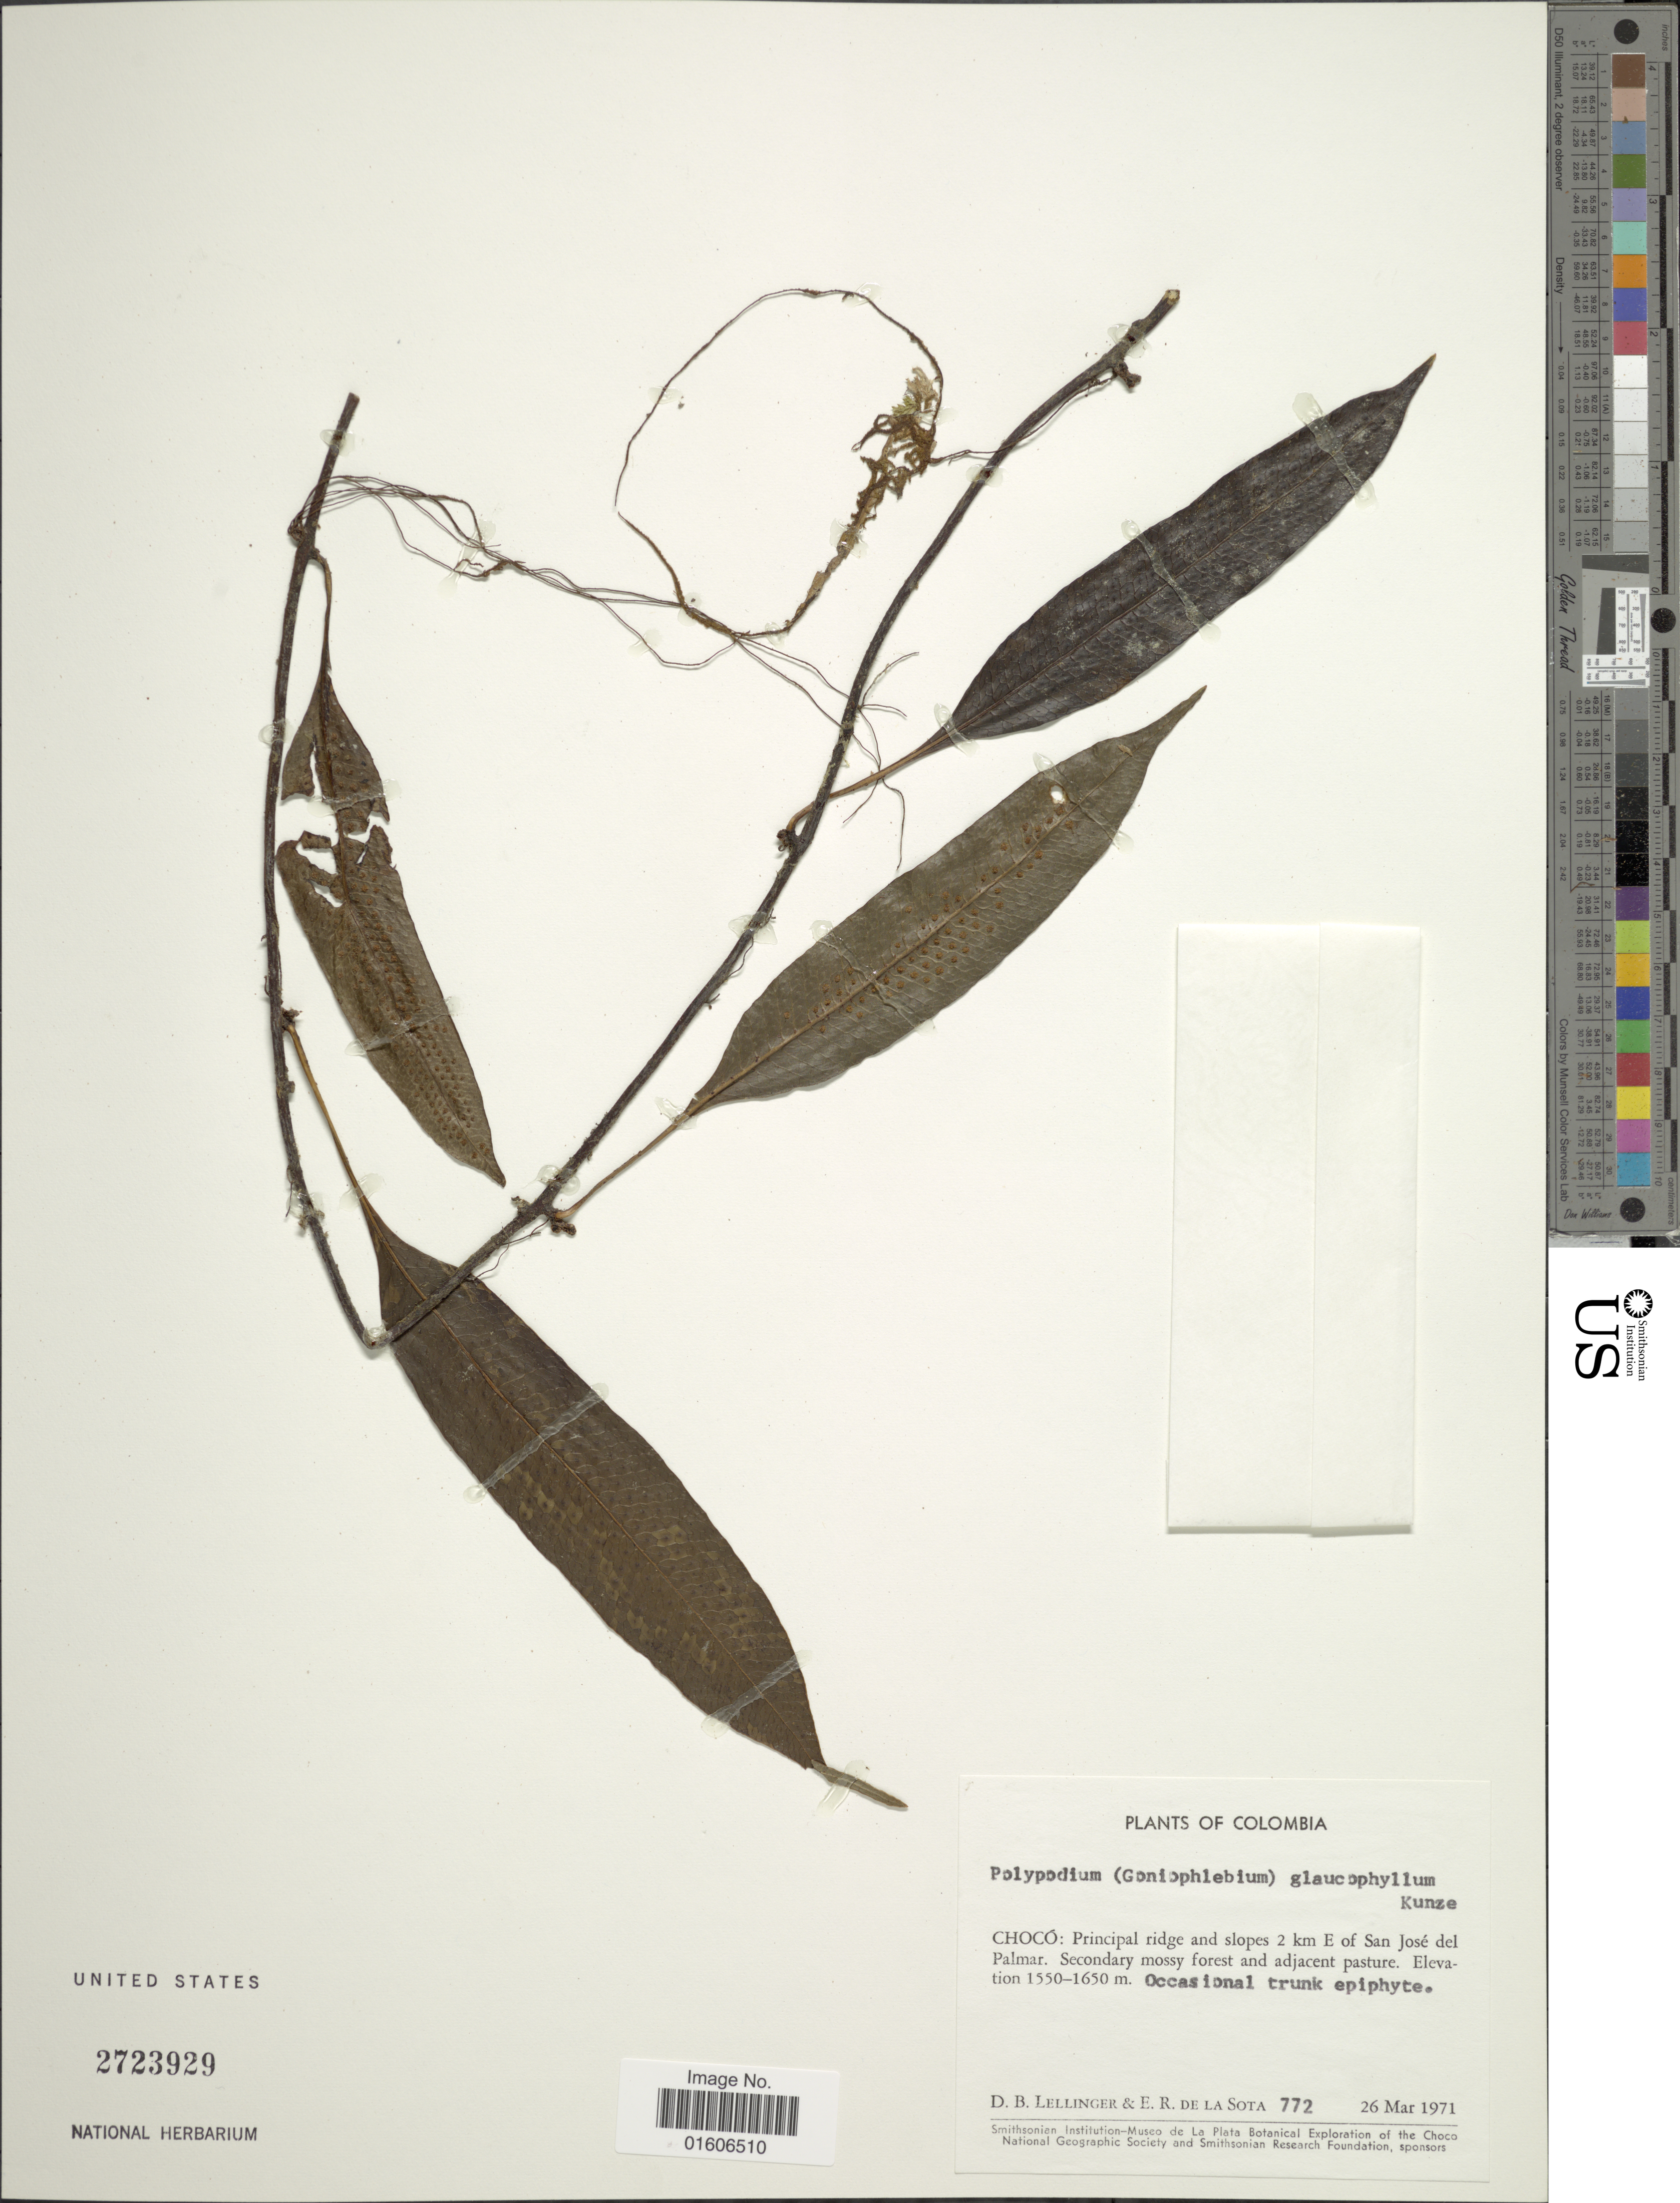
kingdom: Plantae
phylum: Tracheophyta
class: Polypodiopsida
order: Polypodiales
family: Polypodiaceae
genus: Serpocaulon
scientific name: Serpocaulon levigatum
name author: (Cav.) A.R. Sm.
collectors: D. B. Lellinger & E. R. de la Sota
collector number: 772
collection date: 1971-03-26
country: Colombia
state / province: Chocó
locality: Chocó: Principal ridge and slopes 2 km E of San José del Palmar.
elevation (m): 1550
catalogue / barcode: US 2723929